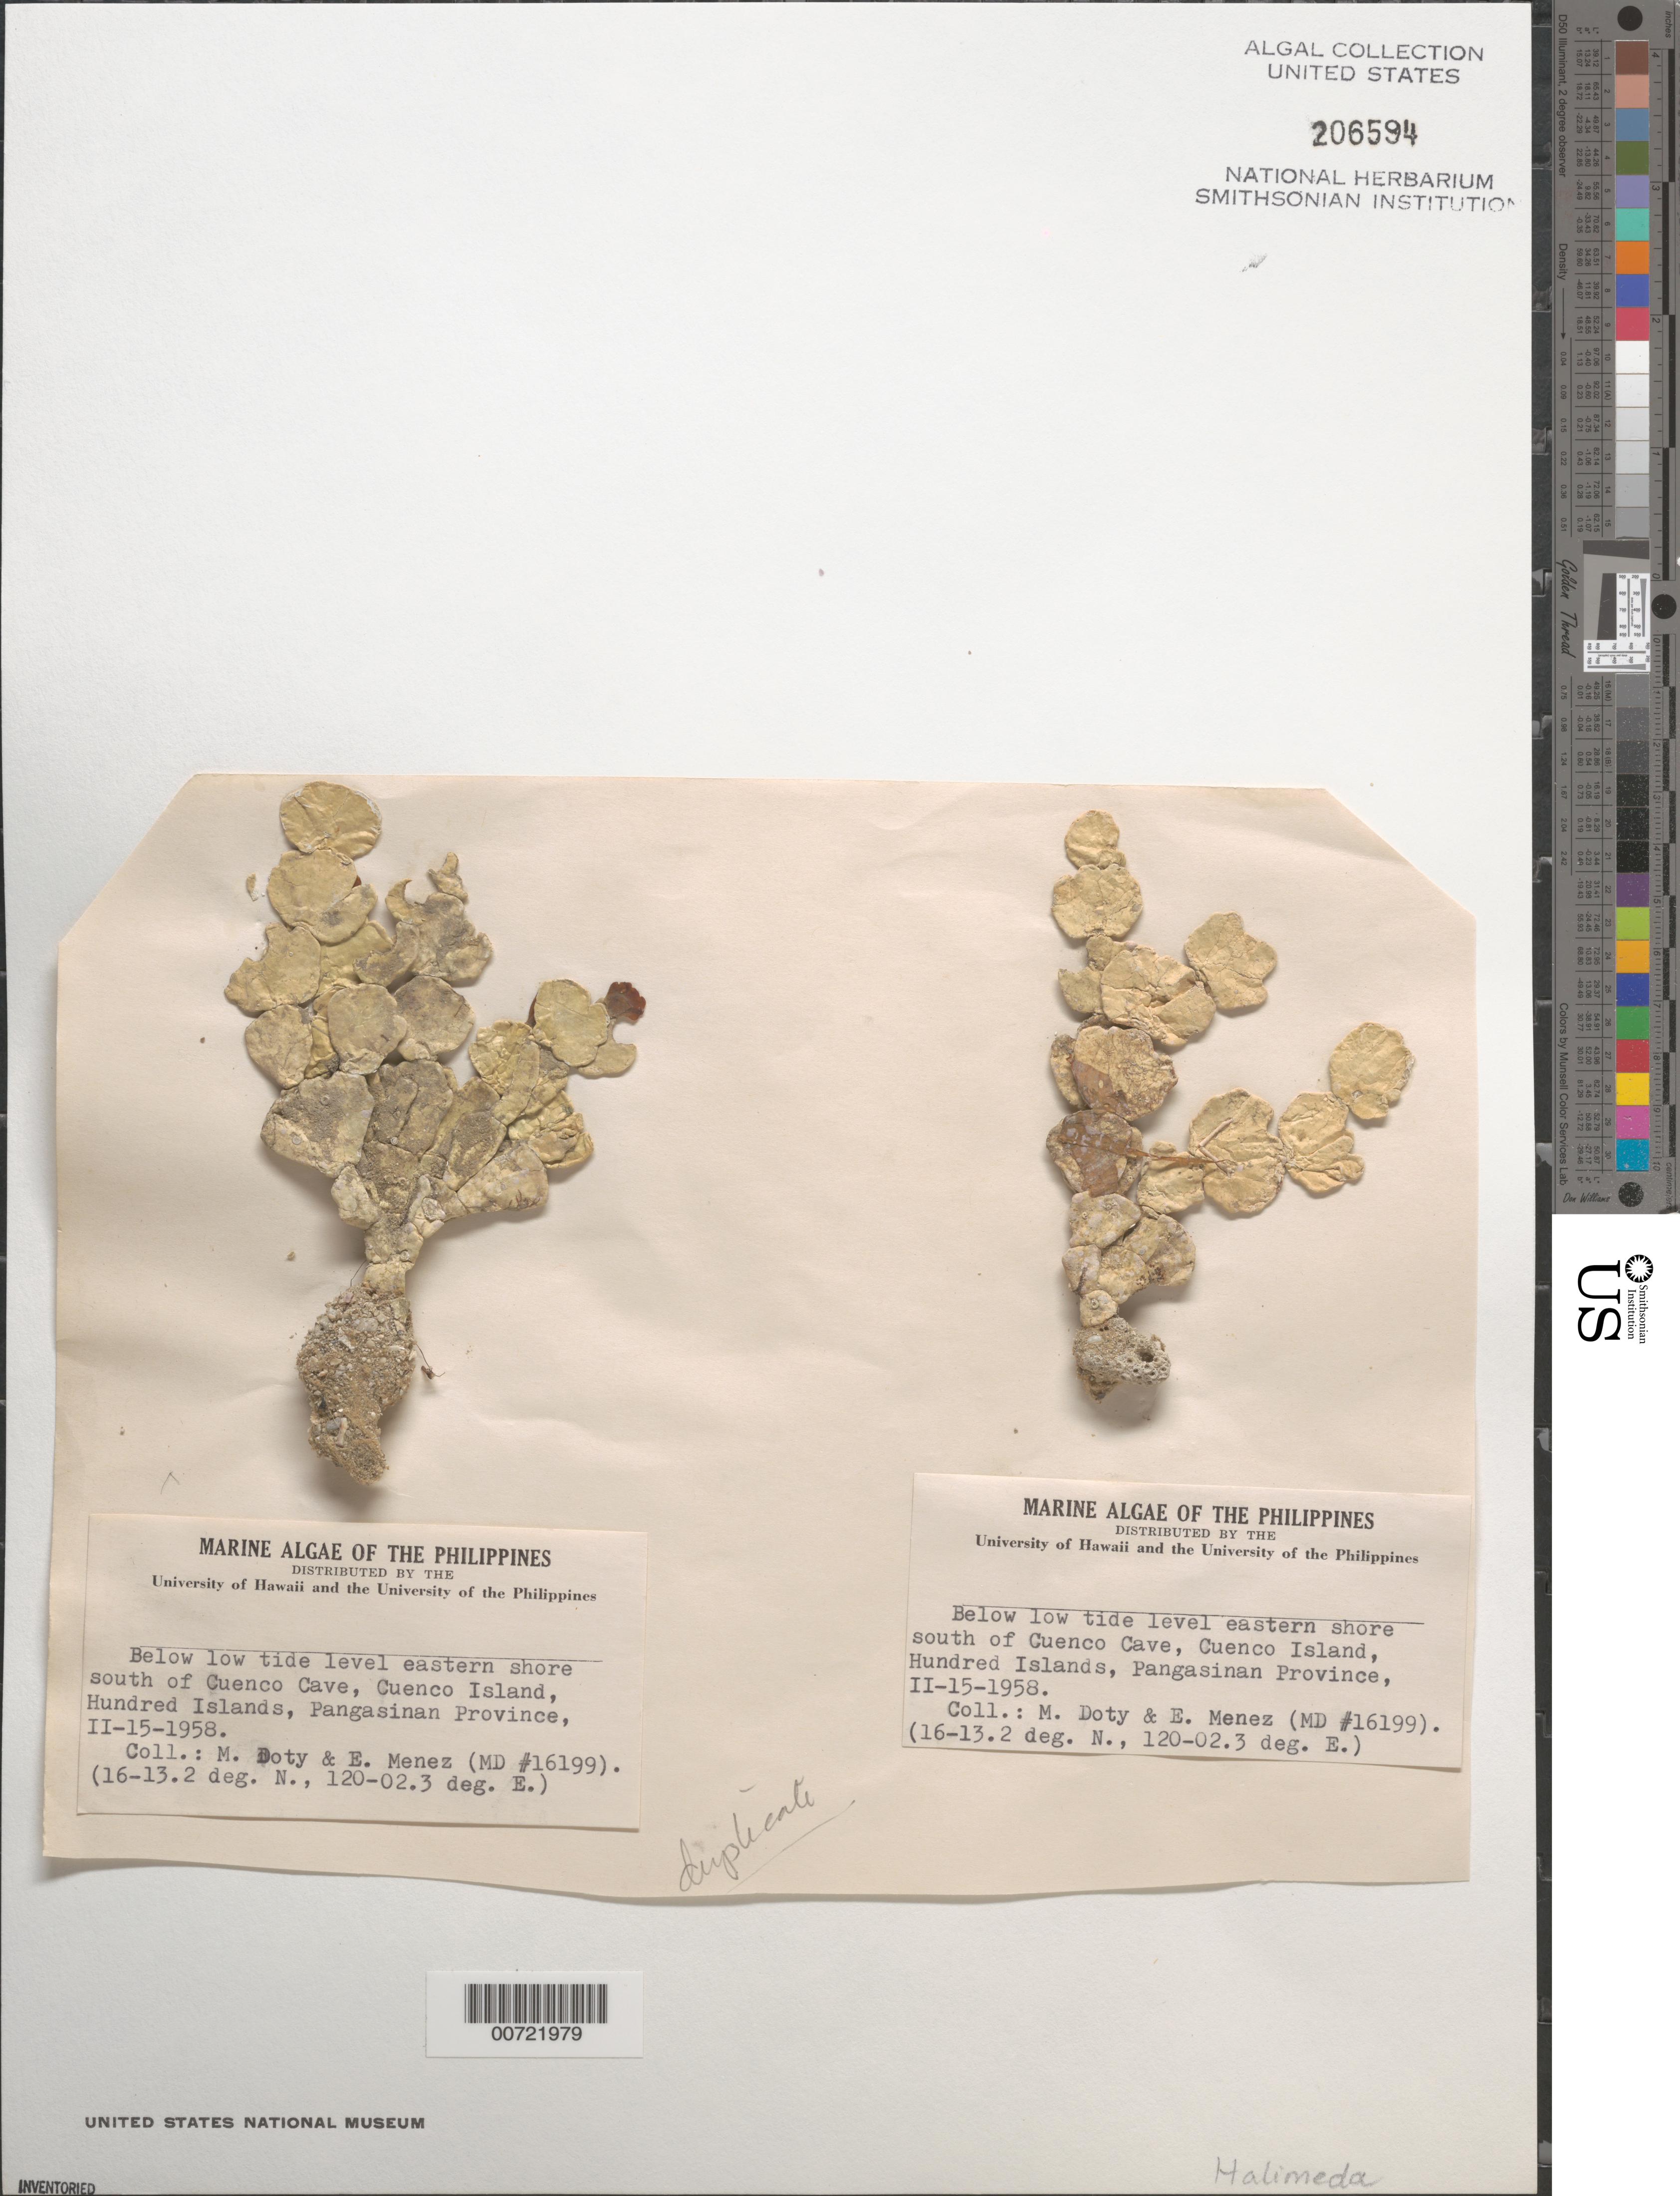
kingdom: Plantae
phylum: Chlorophyta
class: Ulvophyceae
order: Bryopsidales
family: Halimedaceae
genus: Halimeda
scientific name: Halimeda sp.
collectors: M. S. Doty & Meñez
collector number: MSD 16199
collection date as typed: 15 Feb 1958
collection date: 1958-02-15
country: Philippines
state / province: Ilocos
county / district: Pangasinan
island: Cuenco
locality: Eastern shore south of Cuenco Cave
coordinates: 16-13.2 deg. N, 120-02.3 deg. E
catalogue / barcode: US 206594